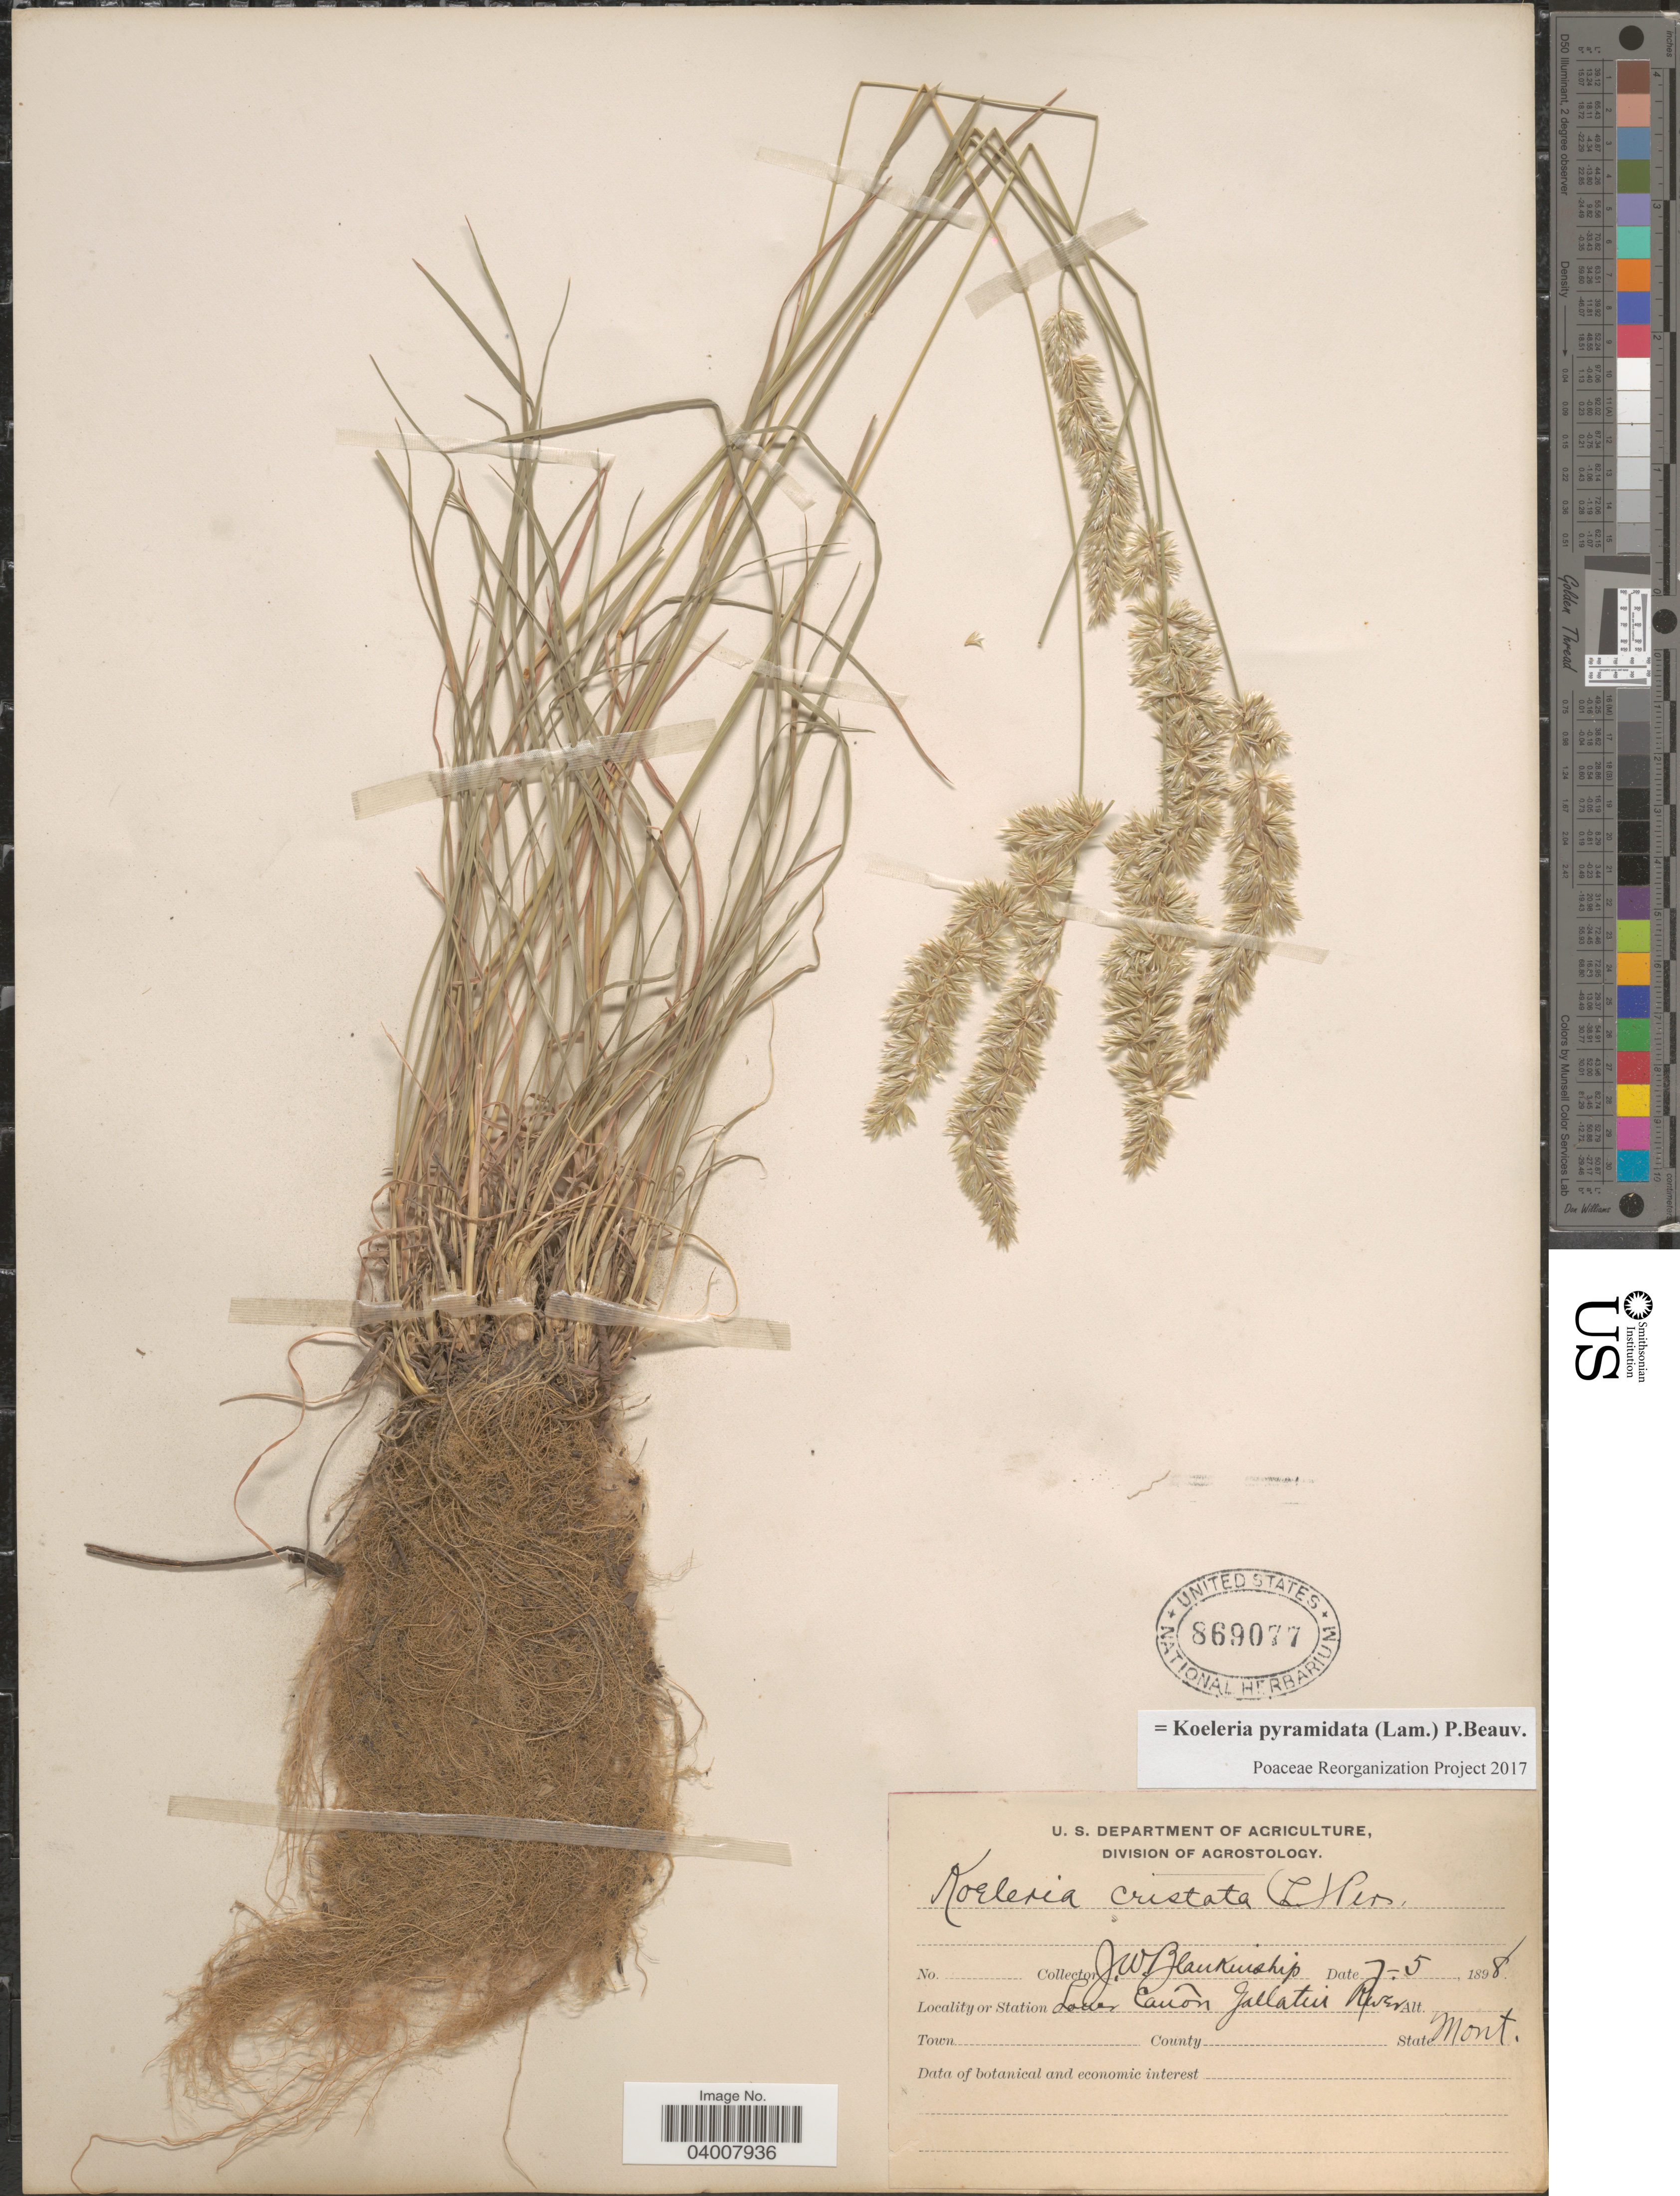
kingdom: Plantae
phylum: Tracheophyta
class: Liliopsida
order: Poales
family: Poaceae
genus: Koeleria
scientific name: Koeleria pyramidata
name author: (Lam.) P. Beauv.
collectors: J. W. Blankinship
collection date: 1898-07-05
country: United States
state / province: Montana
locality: Station Lower Cañon Gallatin River.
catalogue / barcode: US 869077